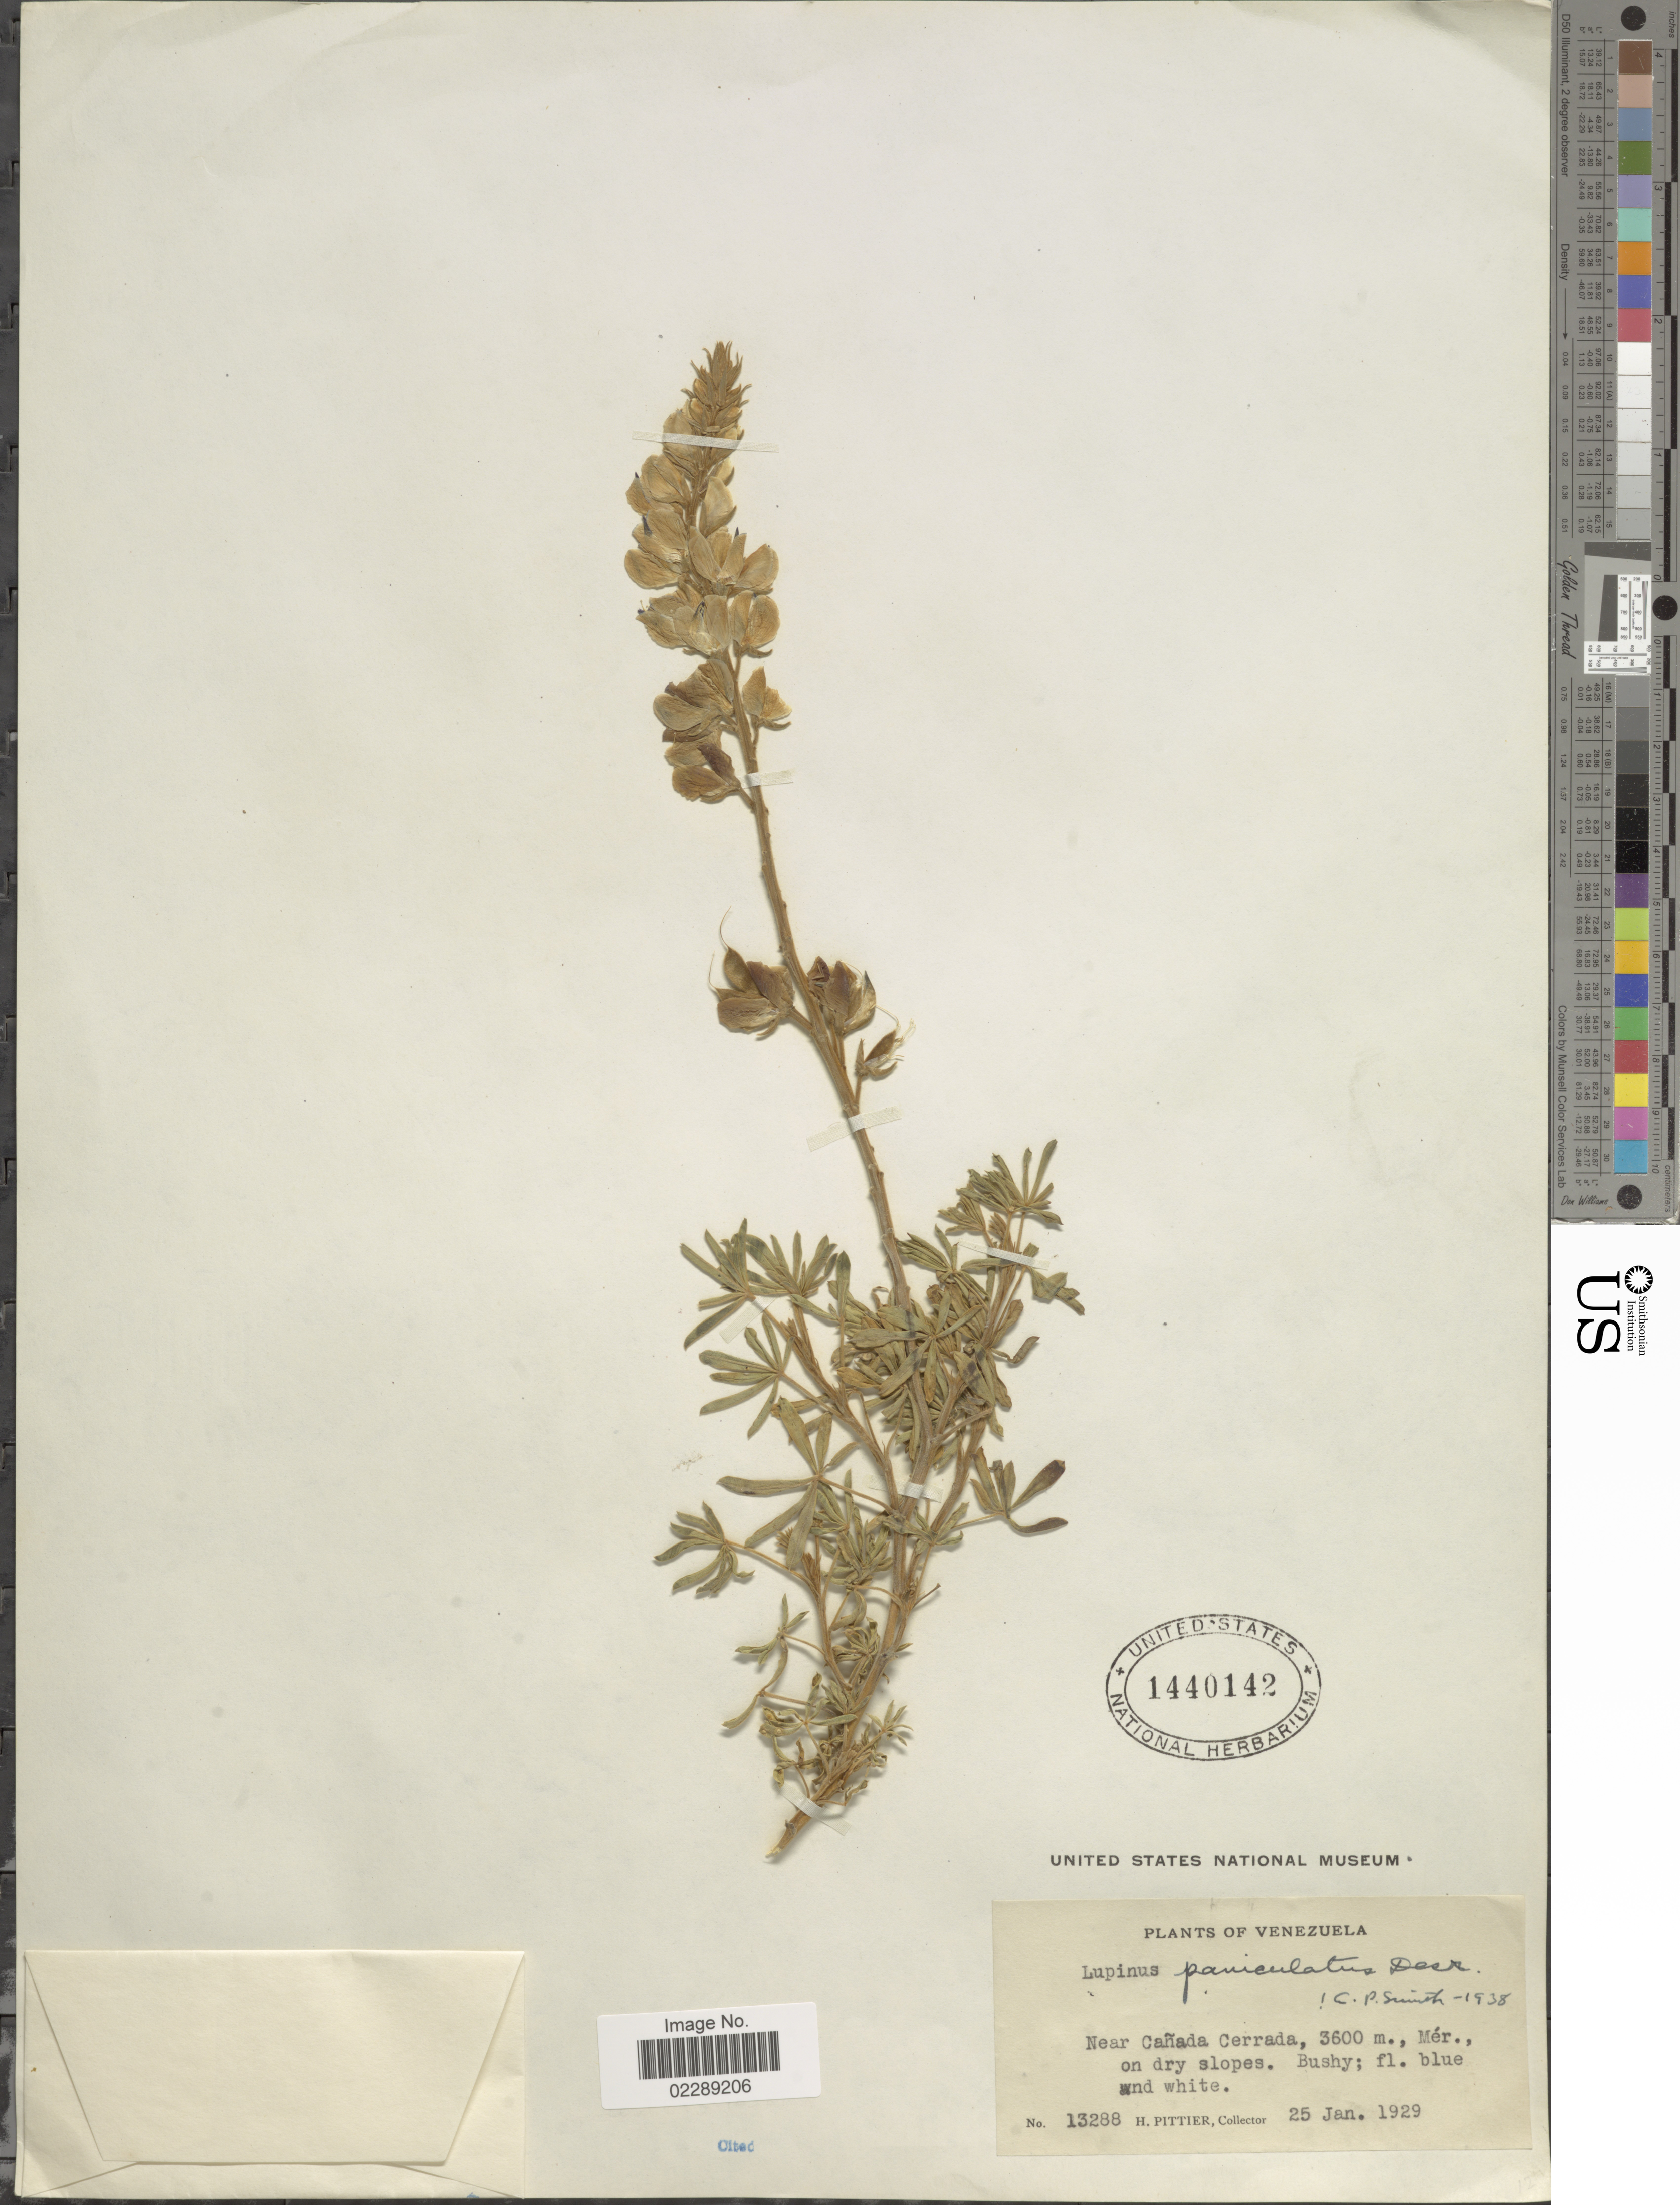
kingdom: Plantae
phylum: Tracheophyta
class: Magnoliopsida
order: Fabales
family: Fabaceae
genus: Lupinus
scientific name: Lupinus paniculatus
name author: Desr.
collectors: H. F. Pittier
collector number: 13288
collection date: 1929-01-25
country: Venezuela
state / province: Mérida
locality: Near Cañada Cerrado, Mér., on dry slopes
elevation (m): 3600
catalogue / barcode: US 1440142